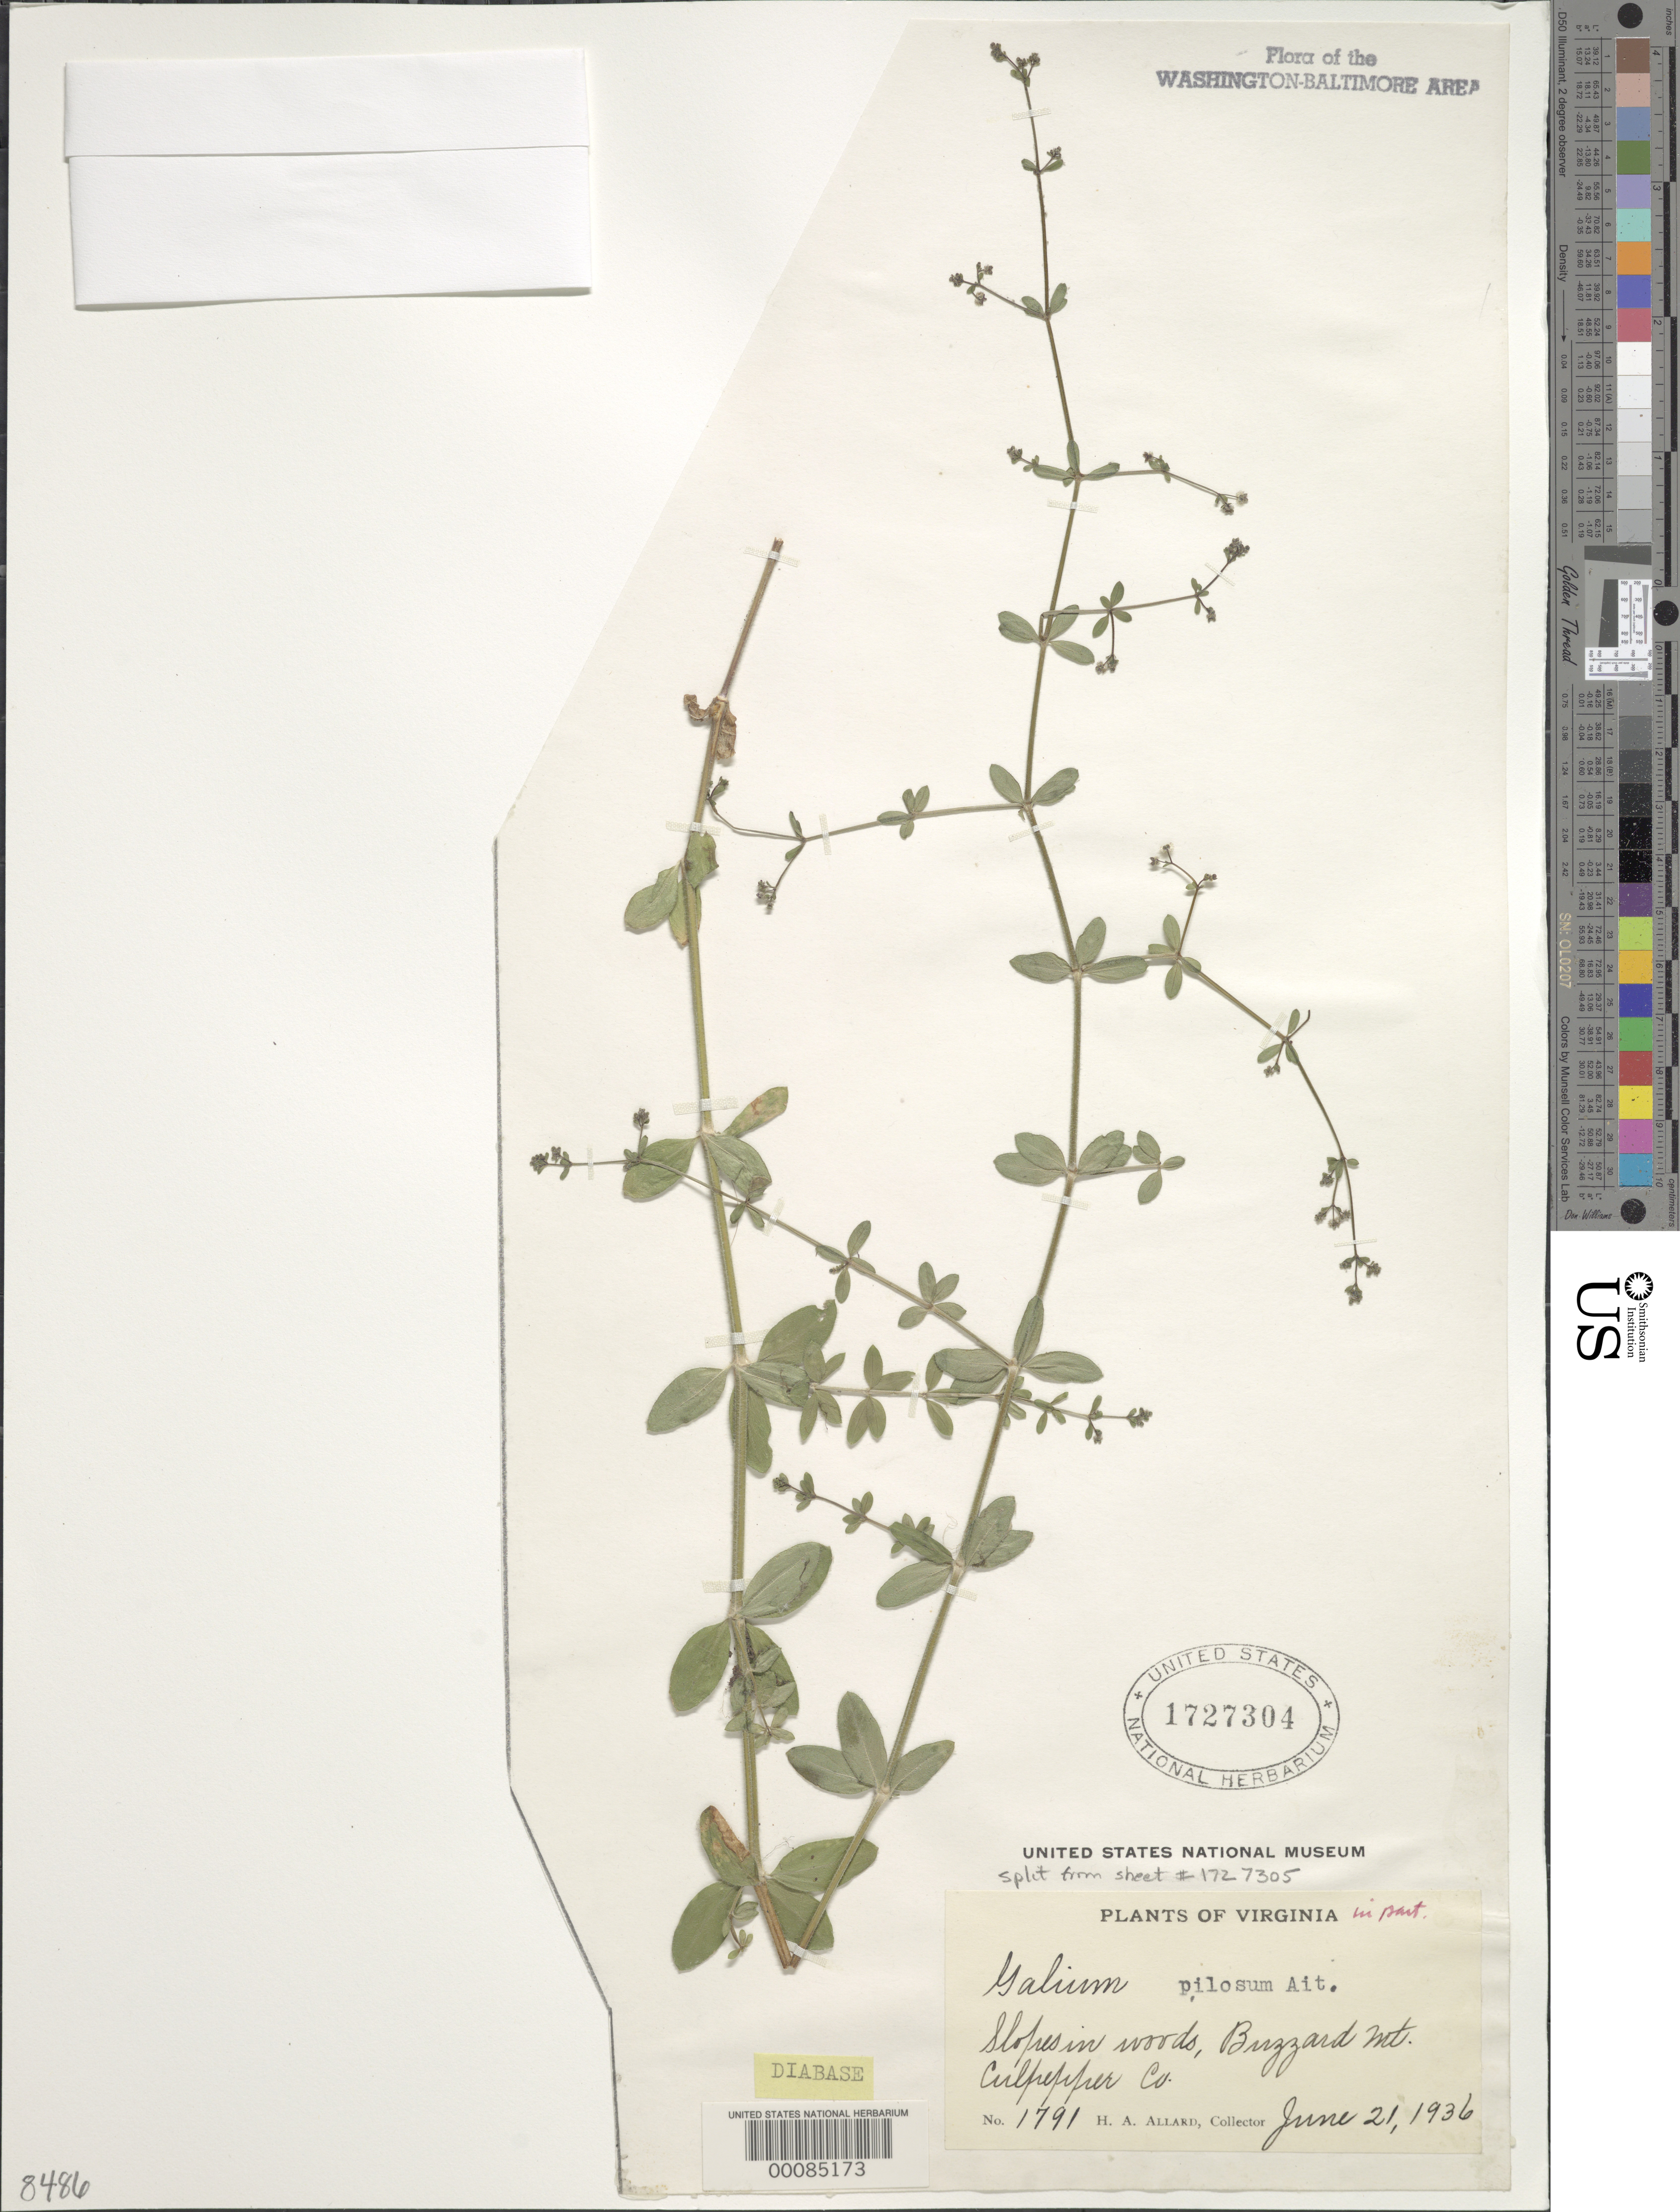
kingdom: Plantae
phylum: Tracheophyta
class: Magnoliopsida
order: Gentianales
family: Rubiaceae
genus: Galium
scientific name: Galium pilosum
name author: Aiton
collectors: H. A. Allard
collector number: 1791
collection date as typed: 21 Jun 1936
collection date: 1936-06-21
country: United States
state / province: Virginia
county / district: Culpeper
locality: Buzzard Mt.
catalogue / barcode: US 1727304